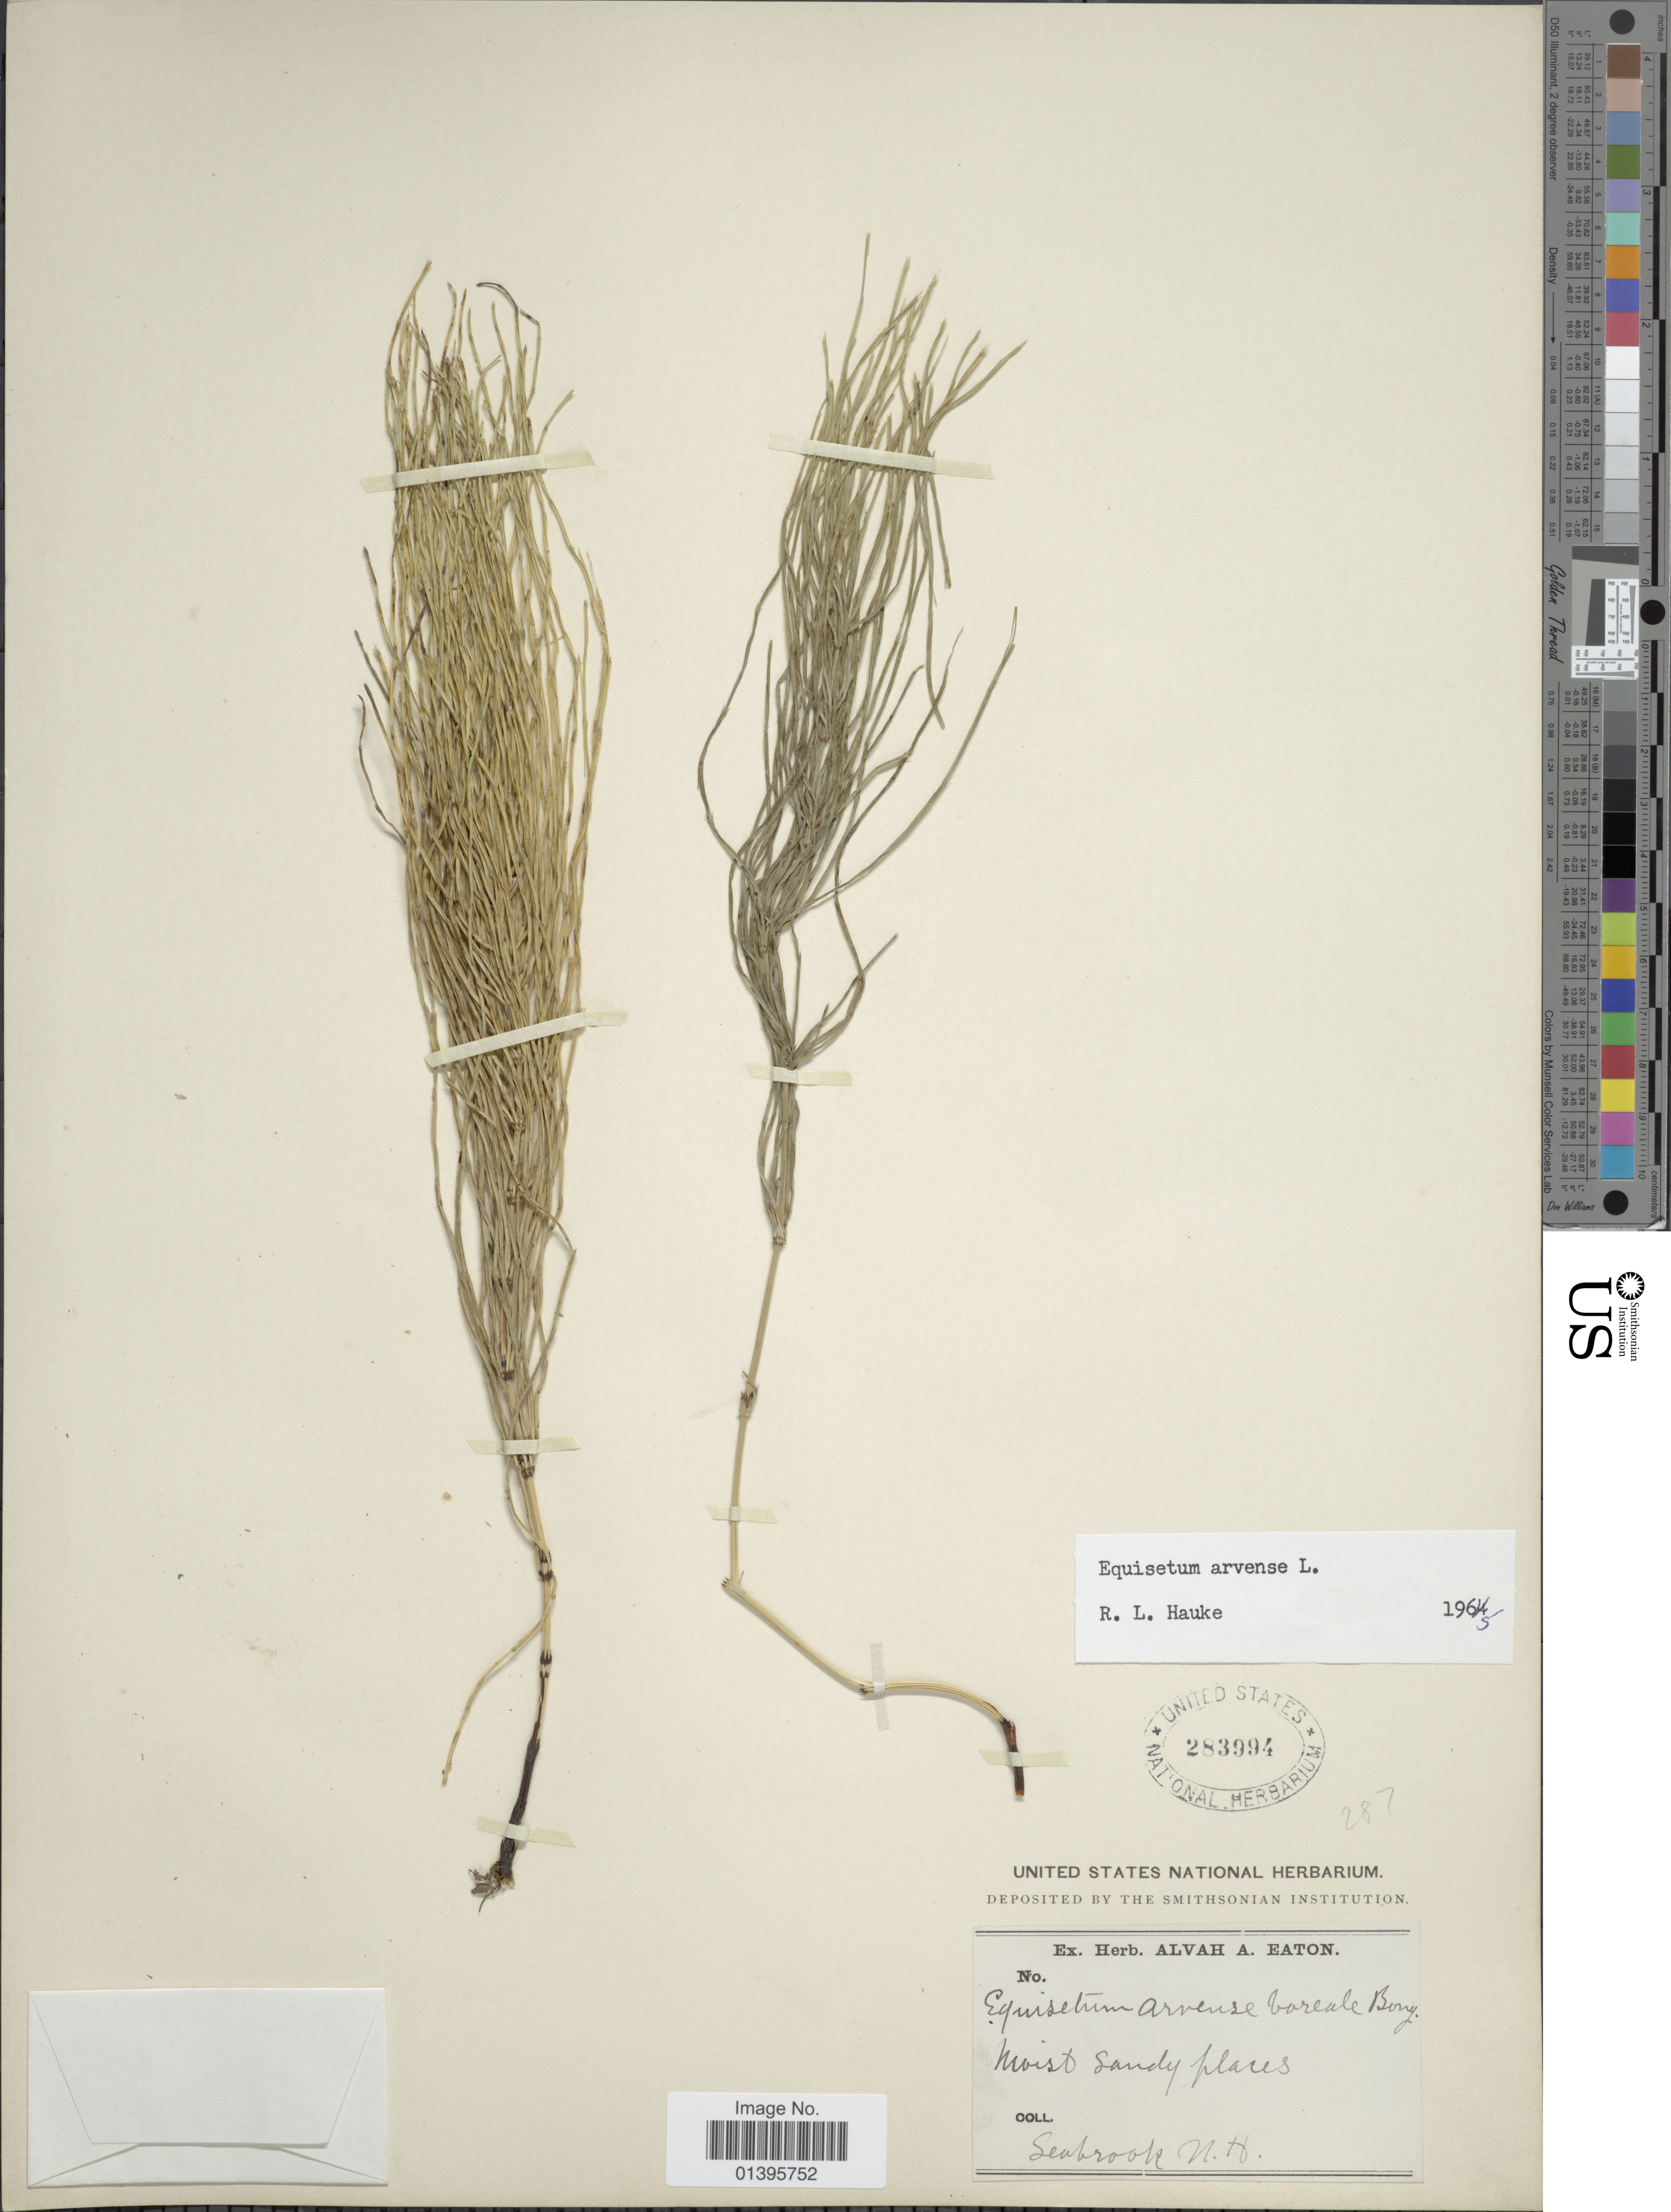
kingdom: Plantae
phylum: Tracheophyta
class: Polypodiopsida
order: Equisetales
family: Equisetaceae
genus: Equisetum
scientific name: Equisetum arvense var. boreale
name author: (Bong.) Rupr.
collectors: A. A. Eaton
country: United States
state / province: New Hampshire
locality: Seabrook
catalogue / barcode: US 283994